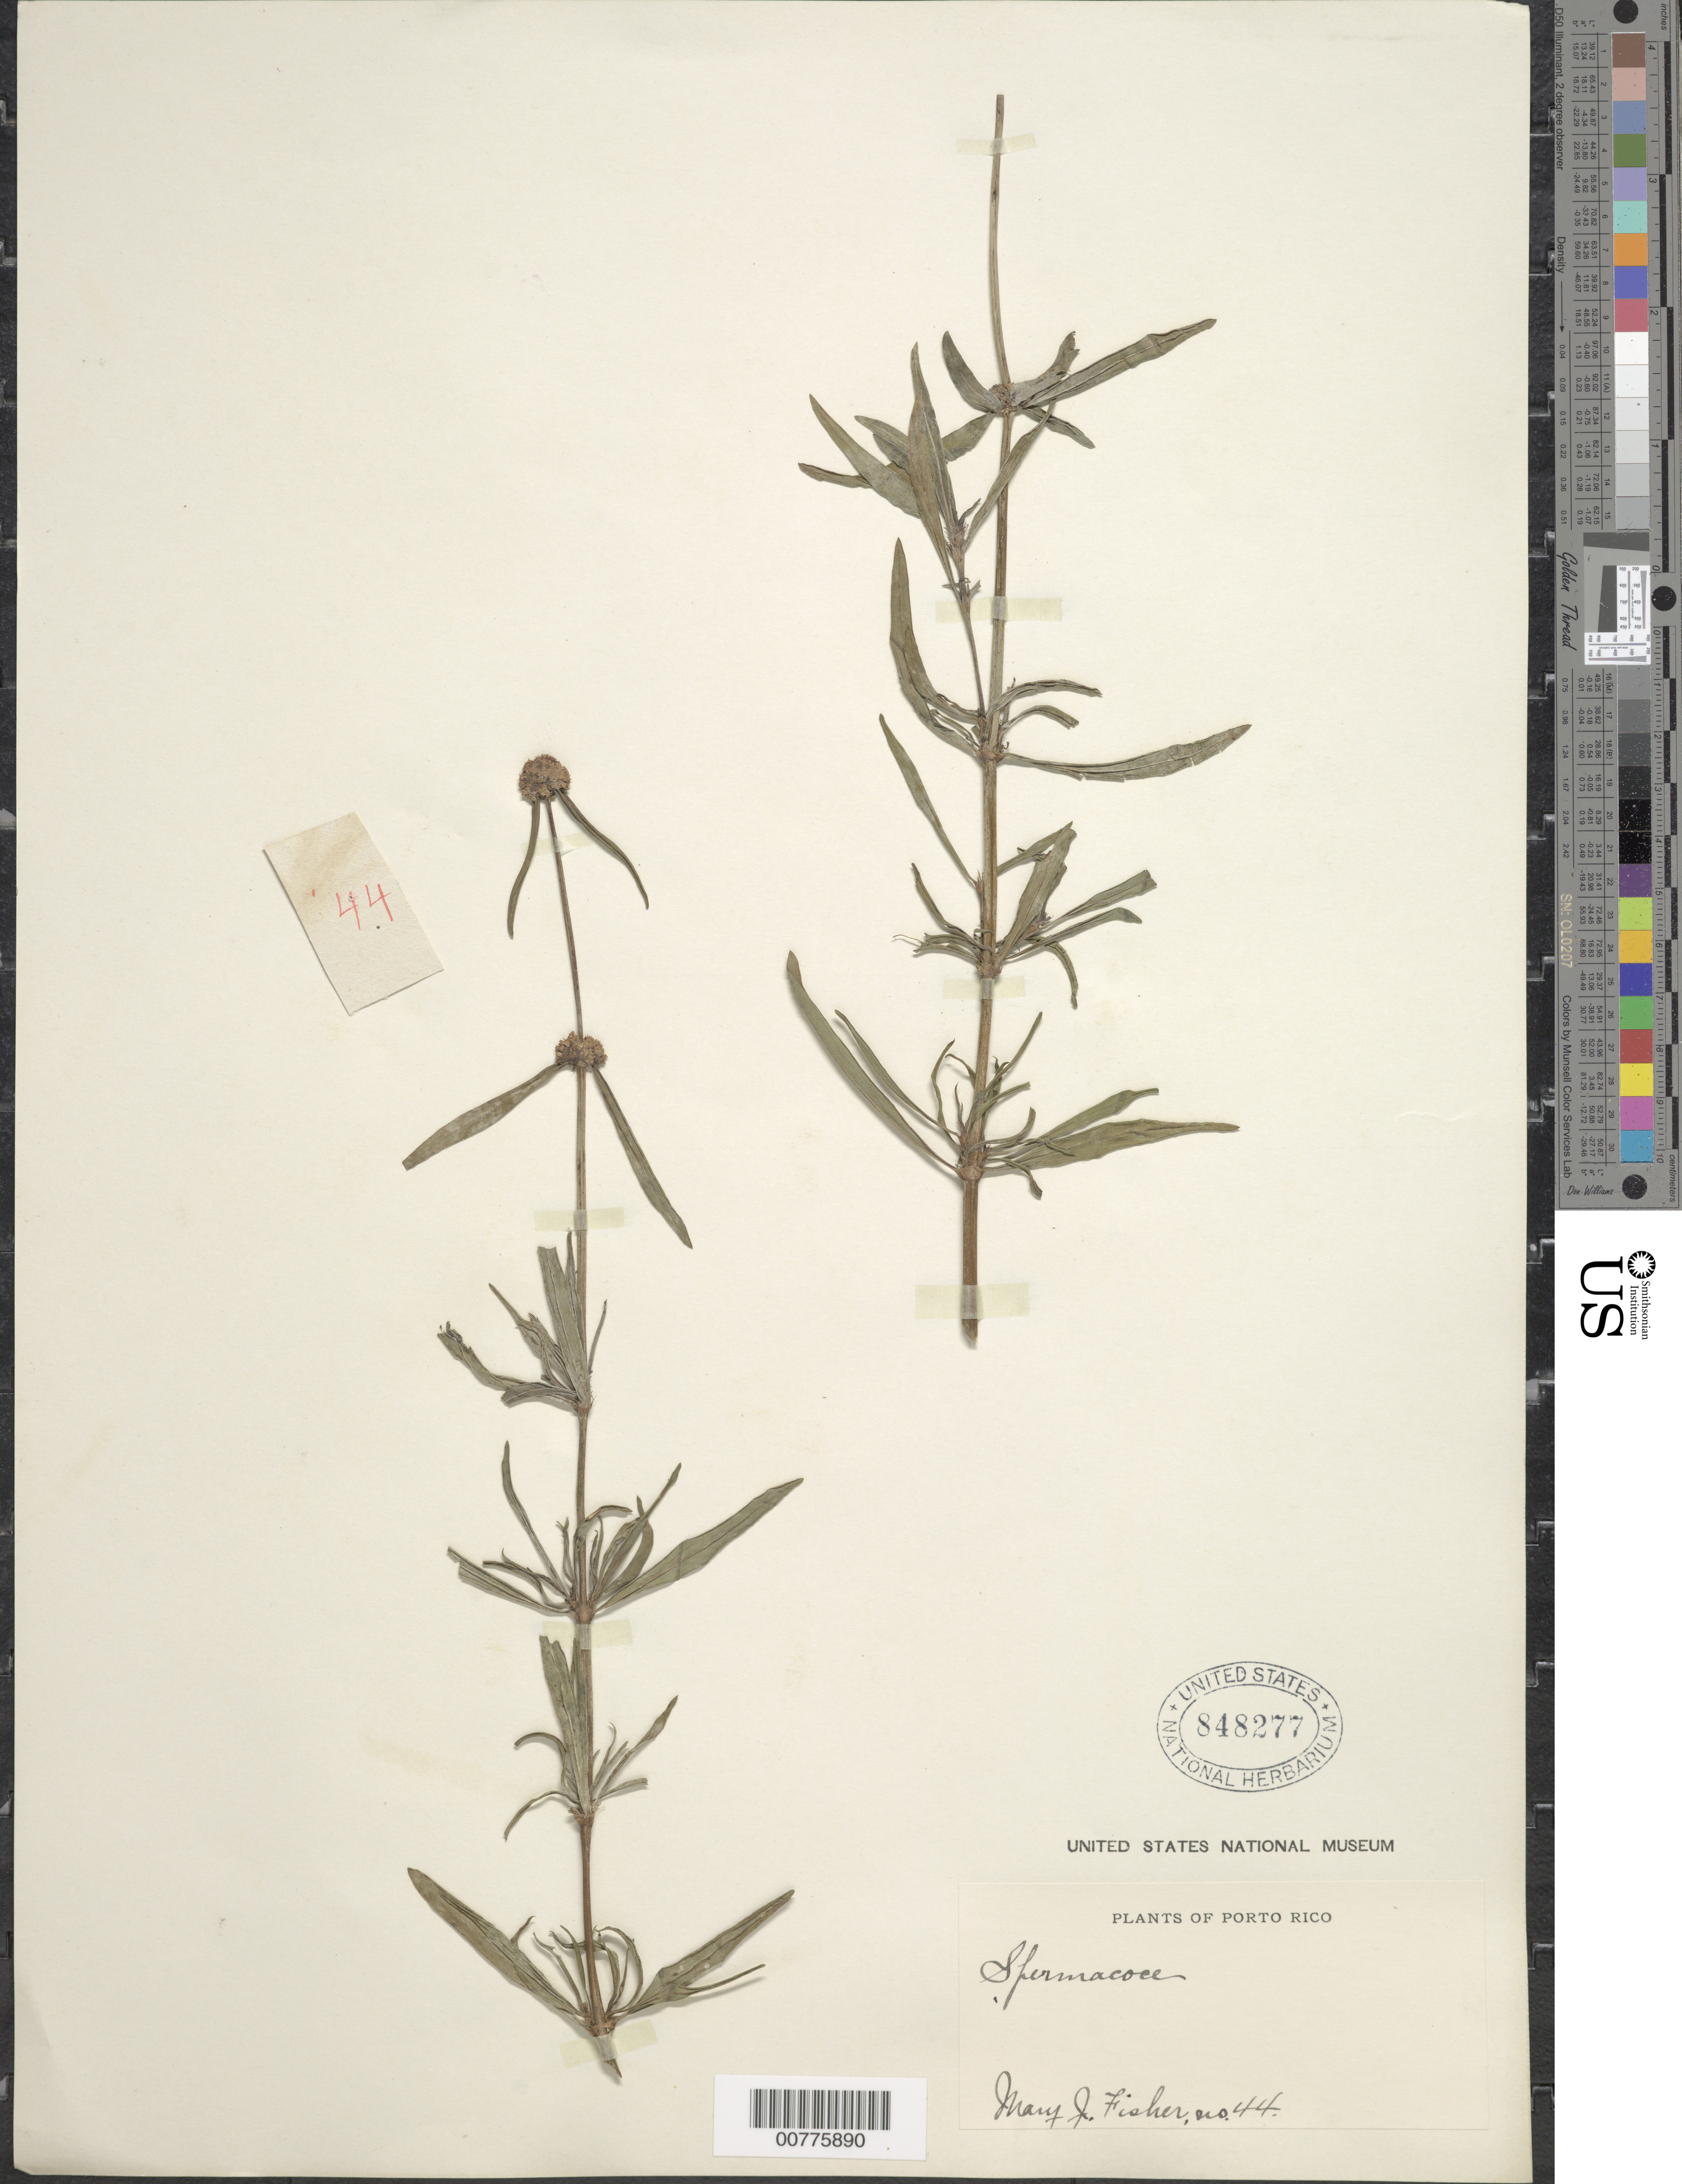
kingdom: Plantae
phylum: Tracheophyta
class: Magnoliopsida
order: Gentianales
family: Rubiaceae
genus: Spermacoce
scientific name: Spermacoce sp.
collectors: M. J. Fisher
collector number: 44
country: Puerto Rico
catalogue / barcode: US 848277